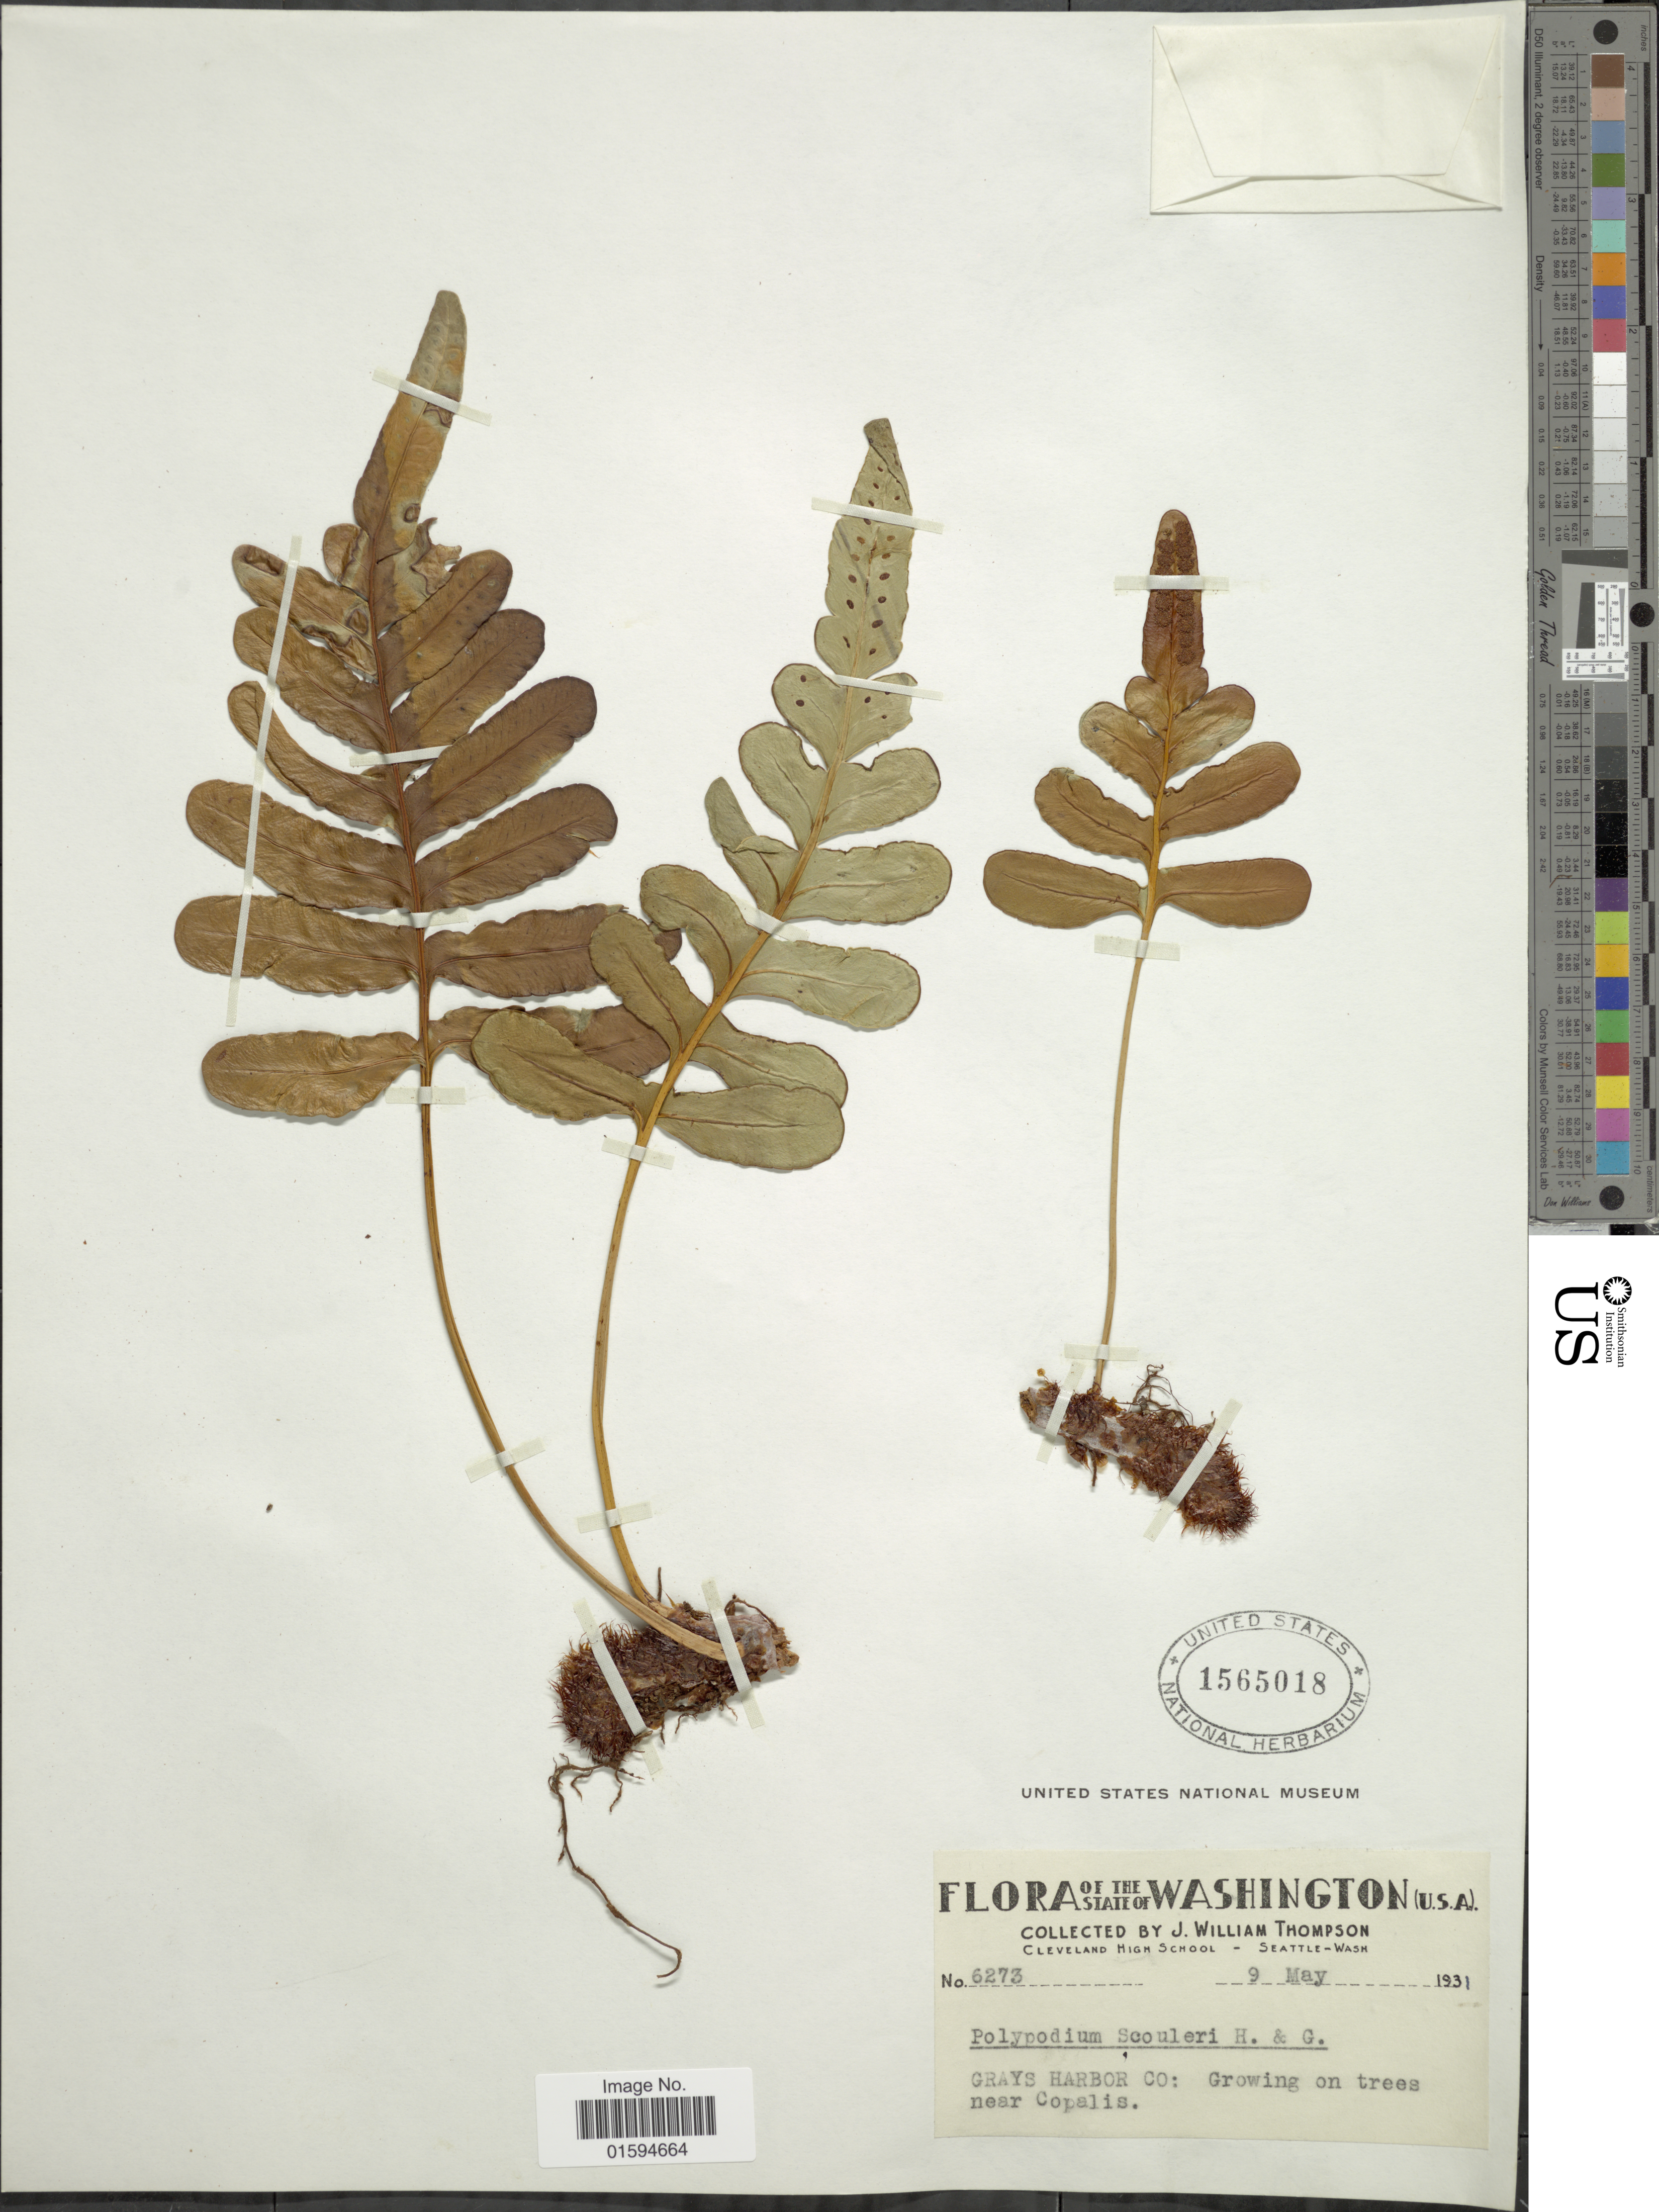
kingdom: Plantae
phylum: Tracheophyta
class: Polypodiopsida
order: Polypodiales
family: Polypodiaceae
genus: Polypodium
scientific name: Polypodium scouleri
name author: Hook. & Grev.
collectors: J. W. Thompson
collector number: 6273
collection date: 1931-05-09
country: United States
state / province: Washington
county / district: Grays Harbor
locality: Grays Harbour Co, Growibng on trees near Copalis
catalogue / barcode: US 1565018